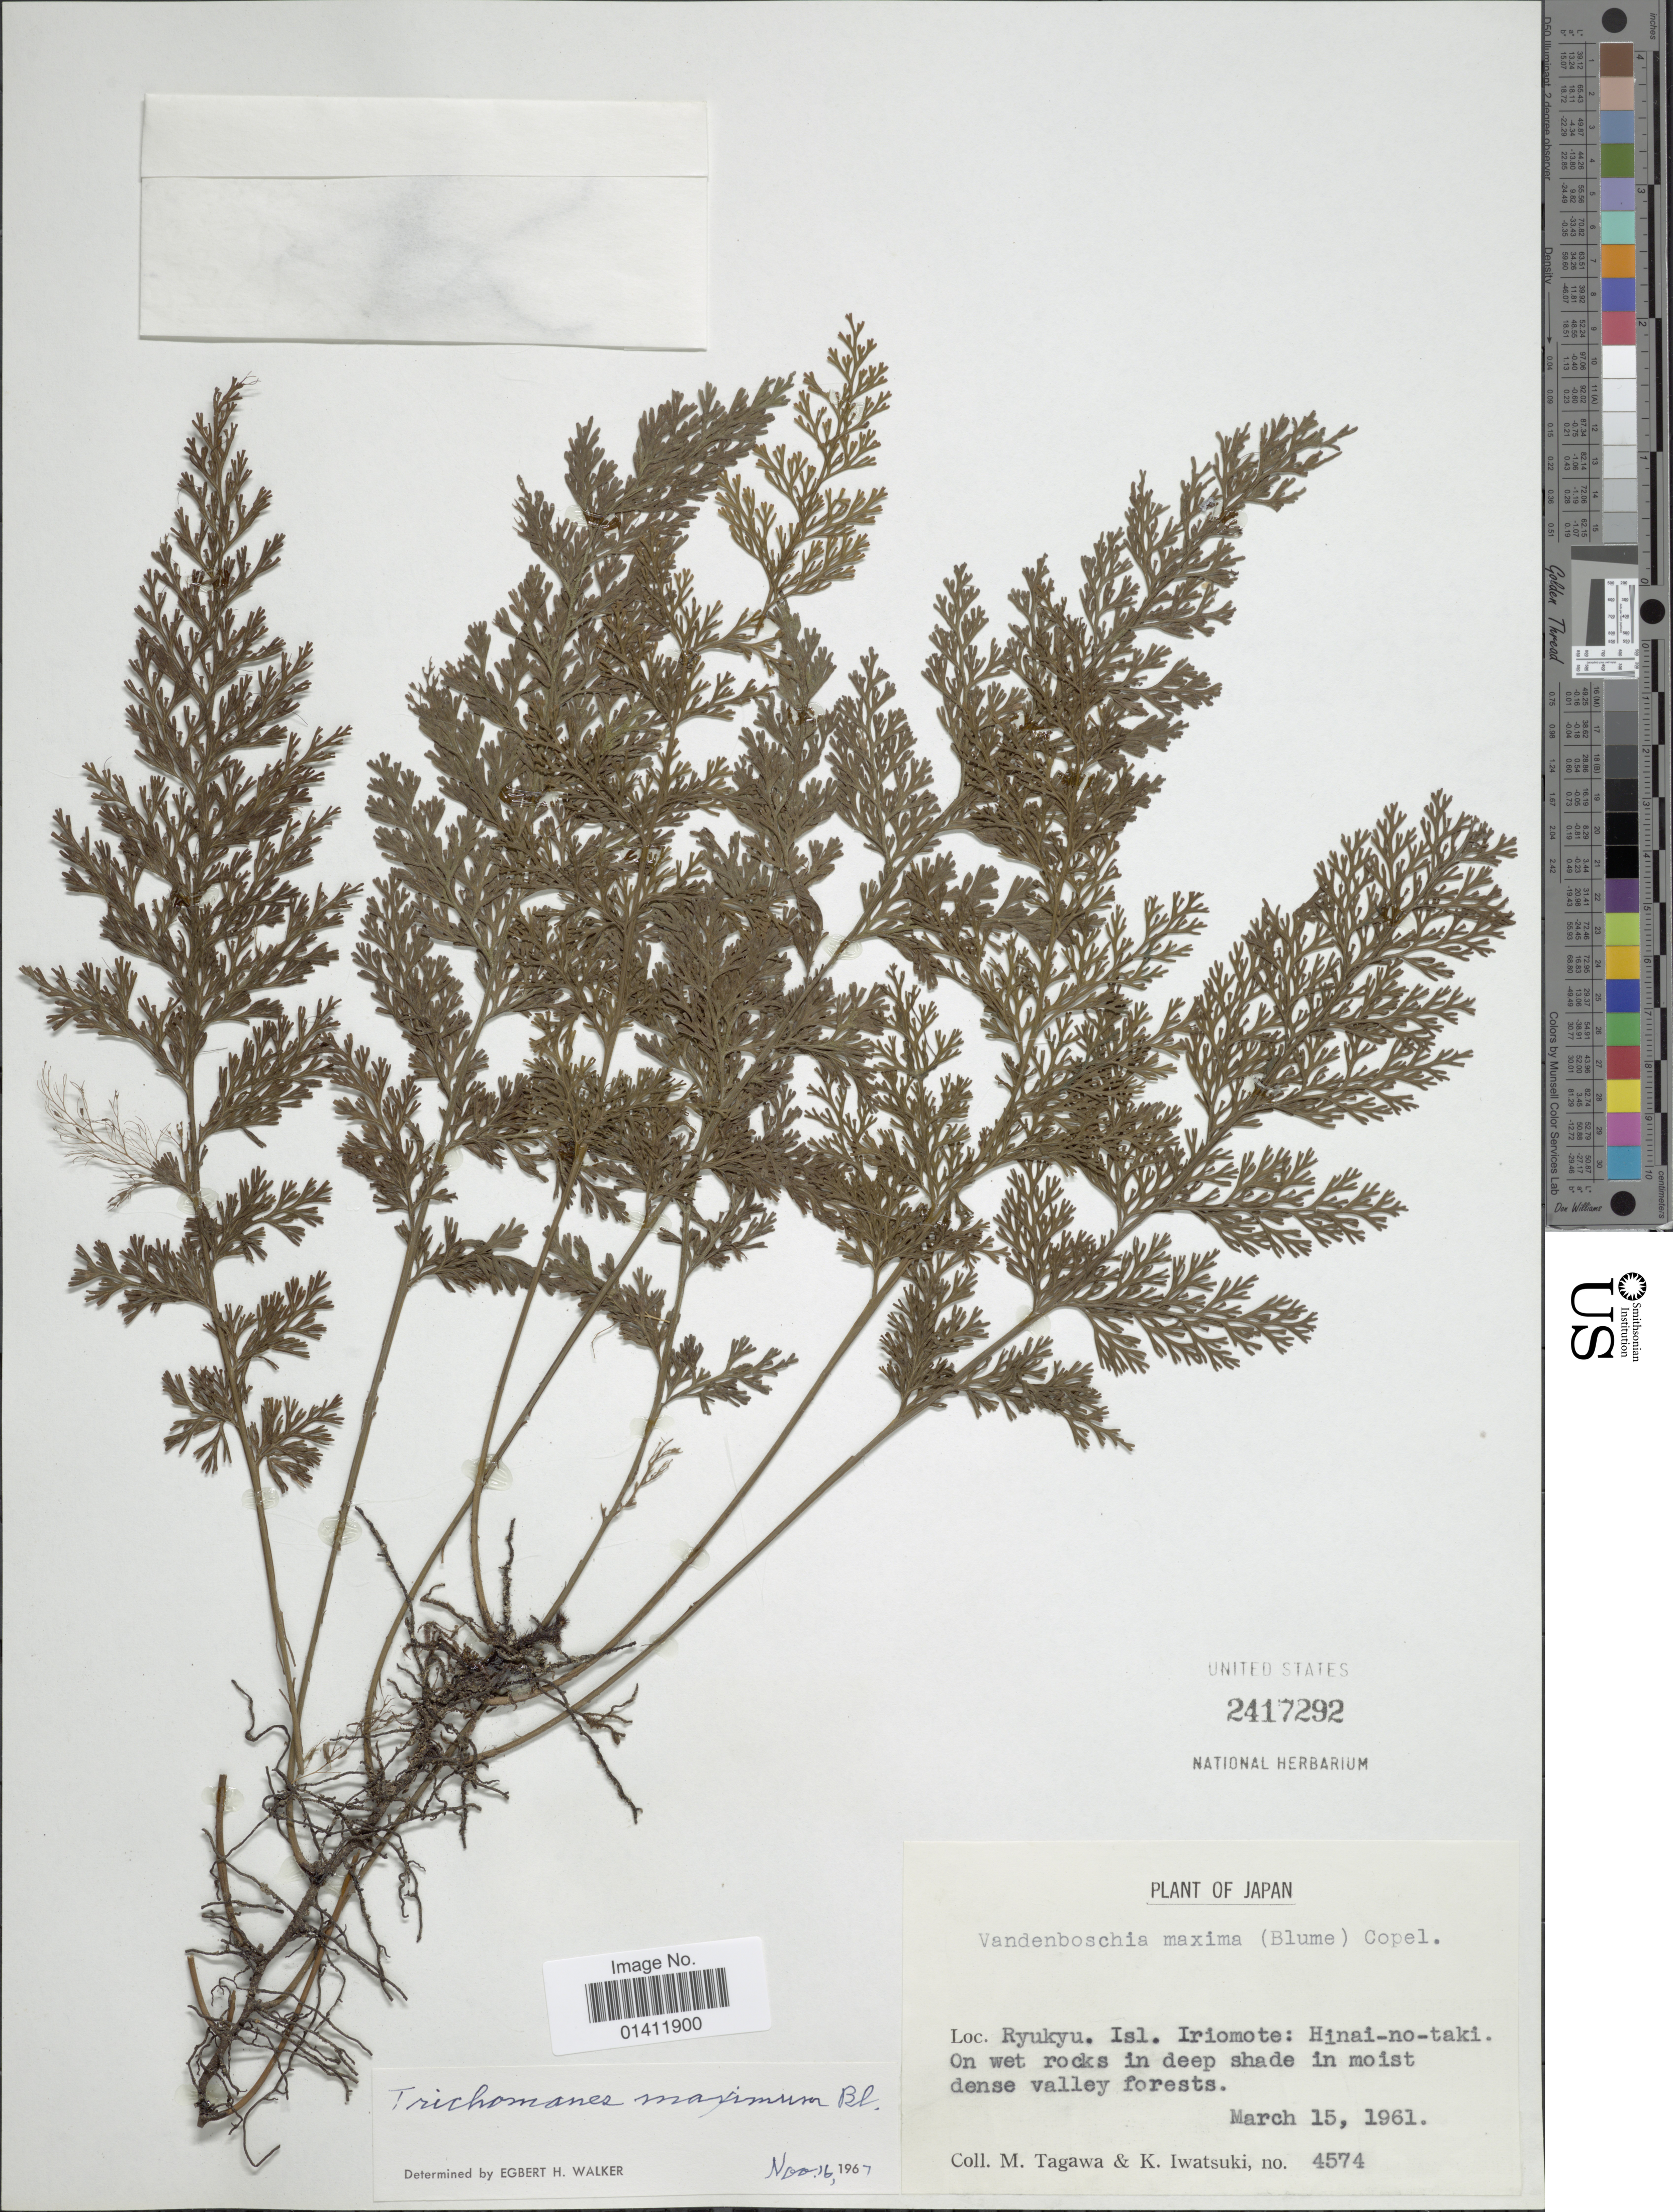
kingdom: Plantae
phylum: Tracheophyta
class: Polypodiopsida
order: Hymenophyllales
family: Hymenophyllaceae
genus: Vandenboschia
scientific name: Vandenboschia maxima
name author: (Blume) Copel.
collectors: M. Tagawa & K. Iwatsuki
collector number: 4574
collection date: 1961-03-15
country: Japan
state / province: Okinawa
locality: Ryukyu. isl. Iriomoto: Hinai-no taki. On wet rocks in deep shade in moist dense valley forests.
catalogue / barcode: US 2417292